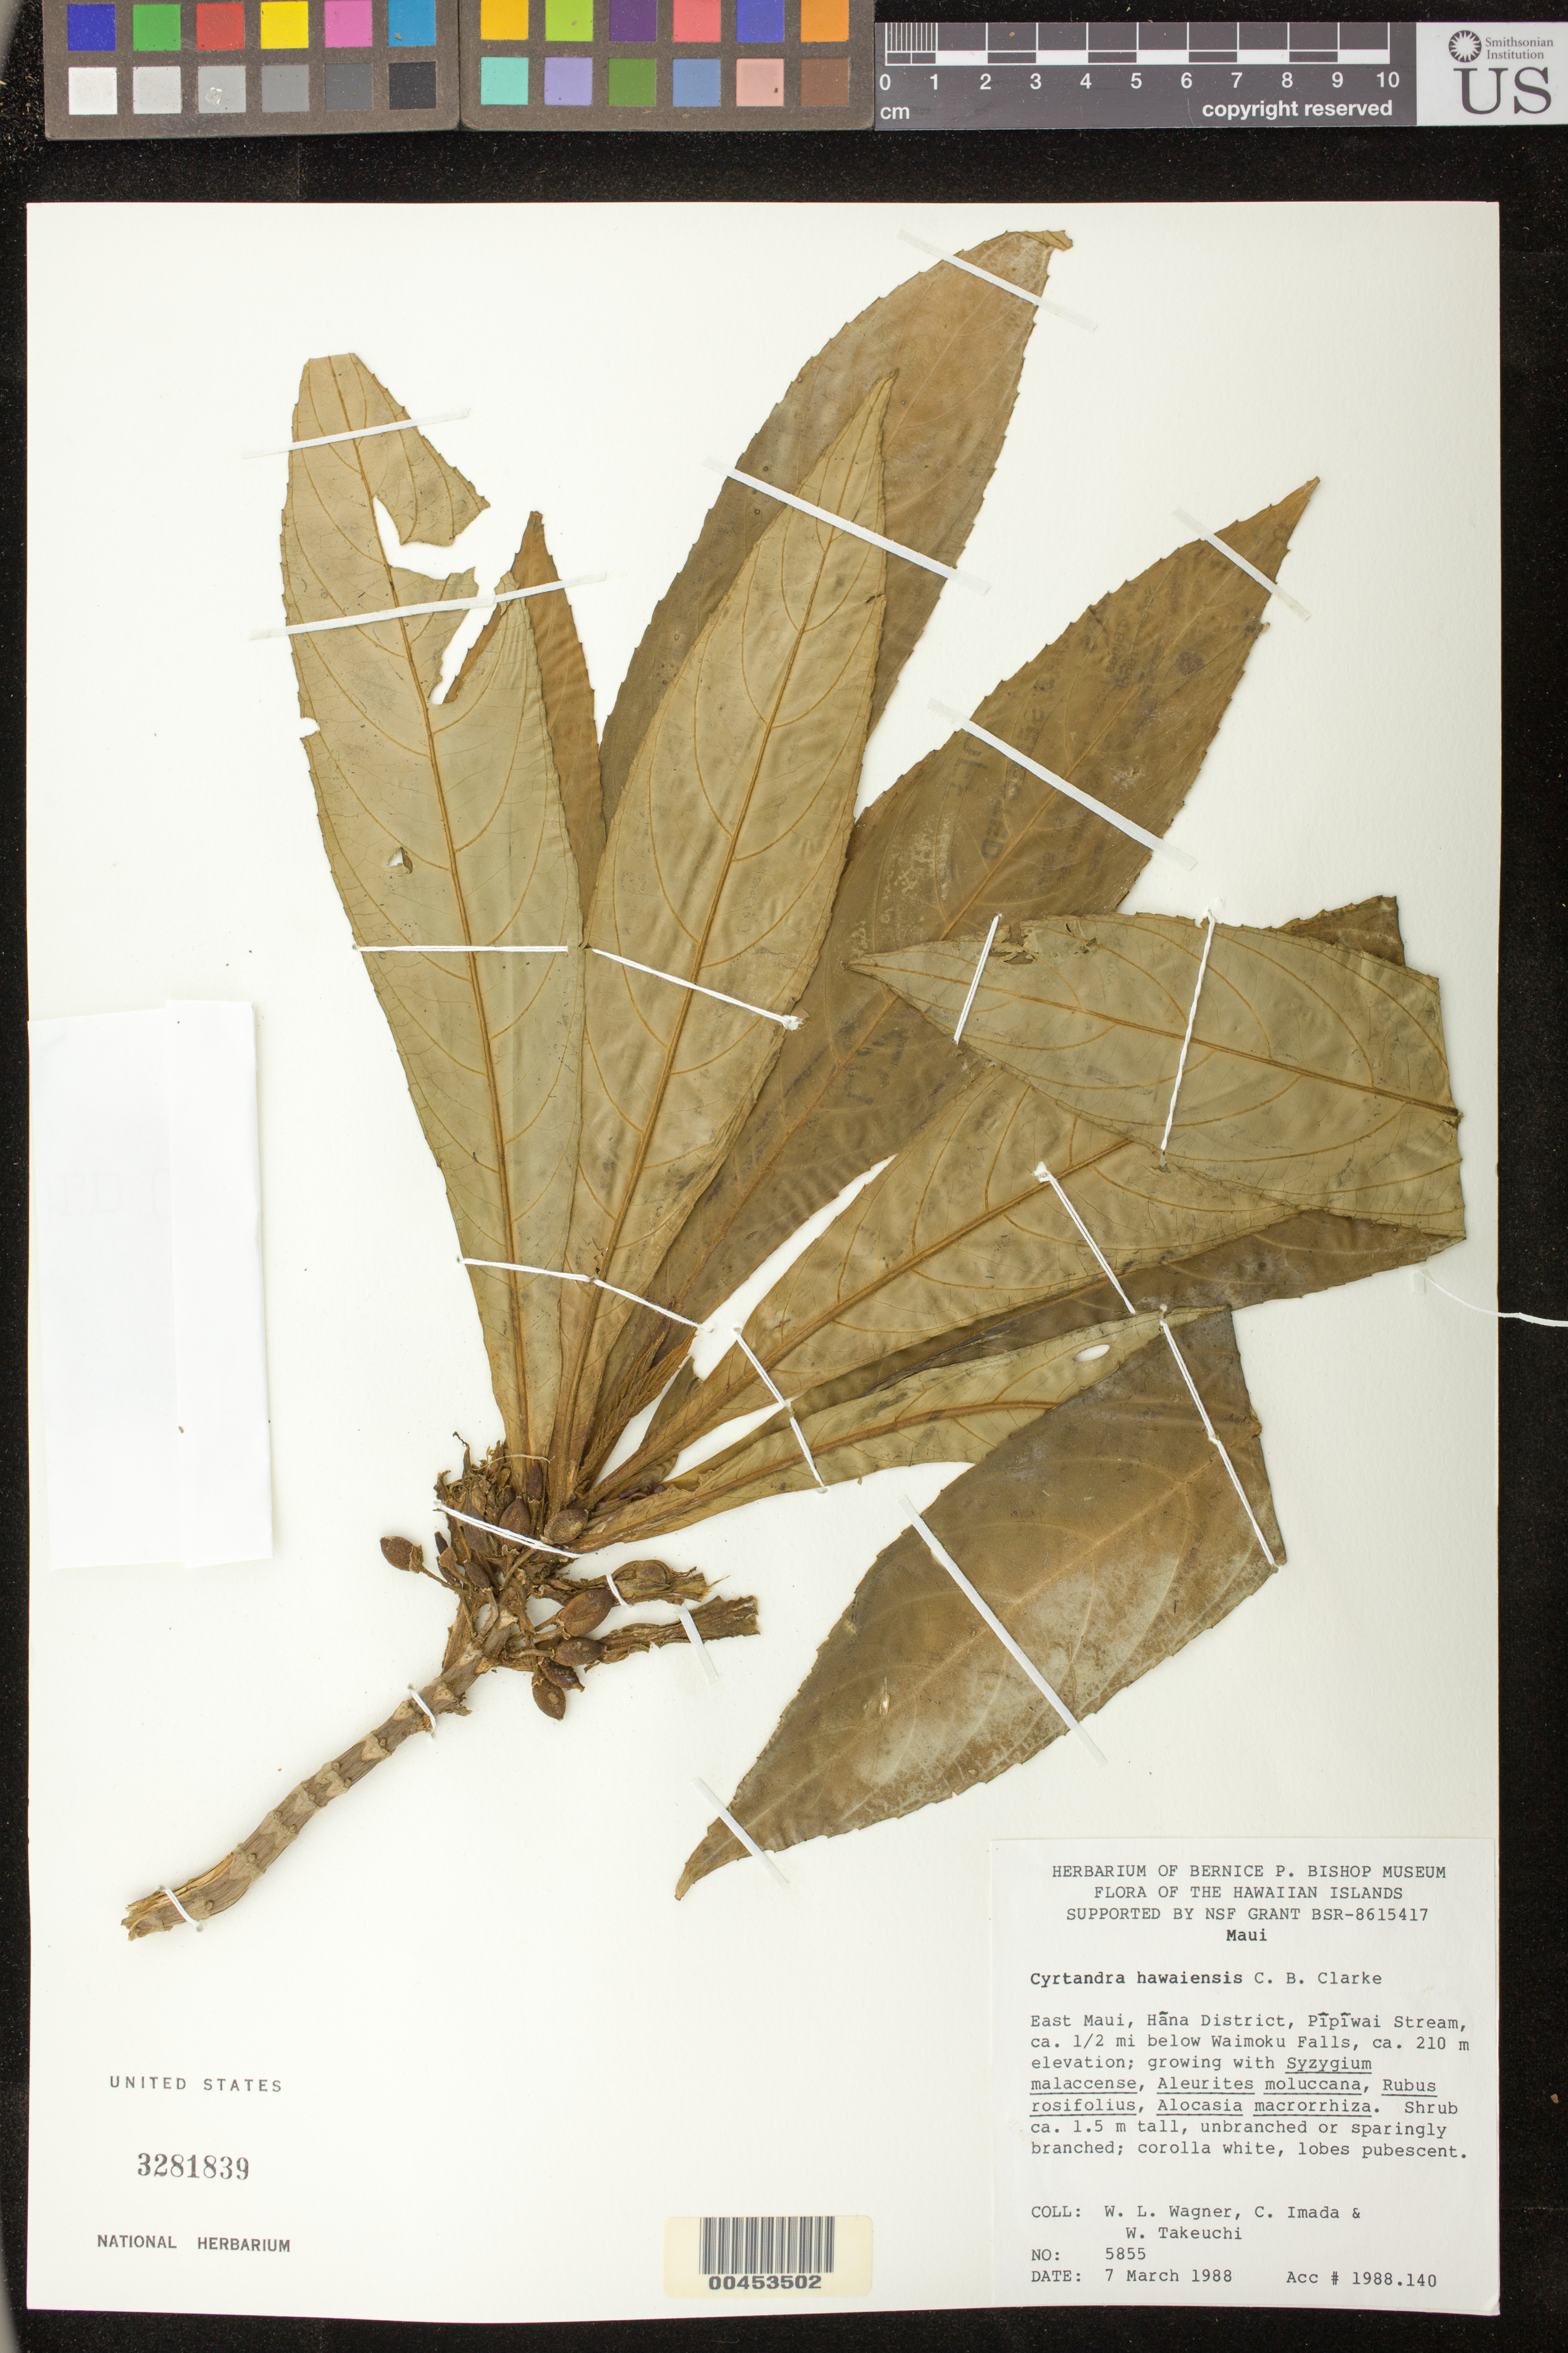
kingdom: Plantae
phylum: Tracheophyta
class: Magnoliopsida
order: Lamiales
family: Gesneriaceae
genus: Cyrtandra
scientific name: Cyrtandra hawaiensis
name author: C.B. Clarke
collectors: W. L. Wagner, C. Imada & W. N. Takeuchi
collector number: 5855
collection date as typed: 07 Mar 1988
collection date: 1988-03-07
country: United States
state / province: Hawaii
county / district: Maui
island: Maui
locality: Hana Dist., Pipiwai stream, below Waimoku falls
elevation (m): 210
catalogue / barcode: US 3281839